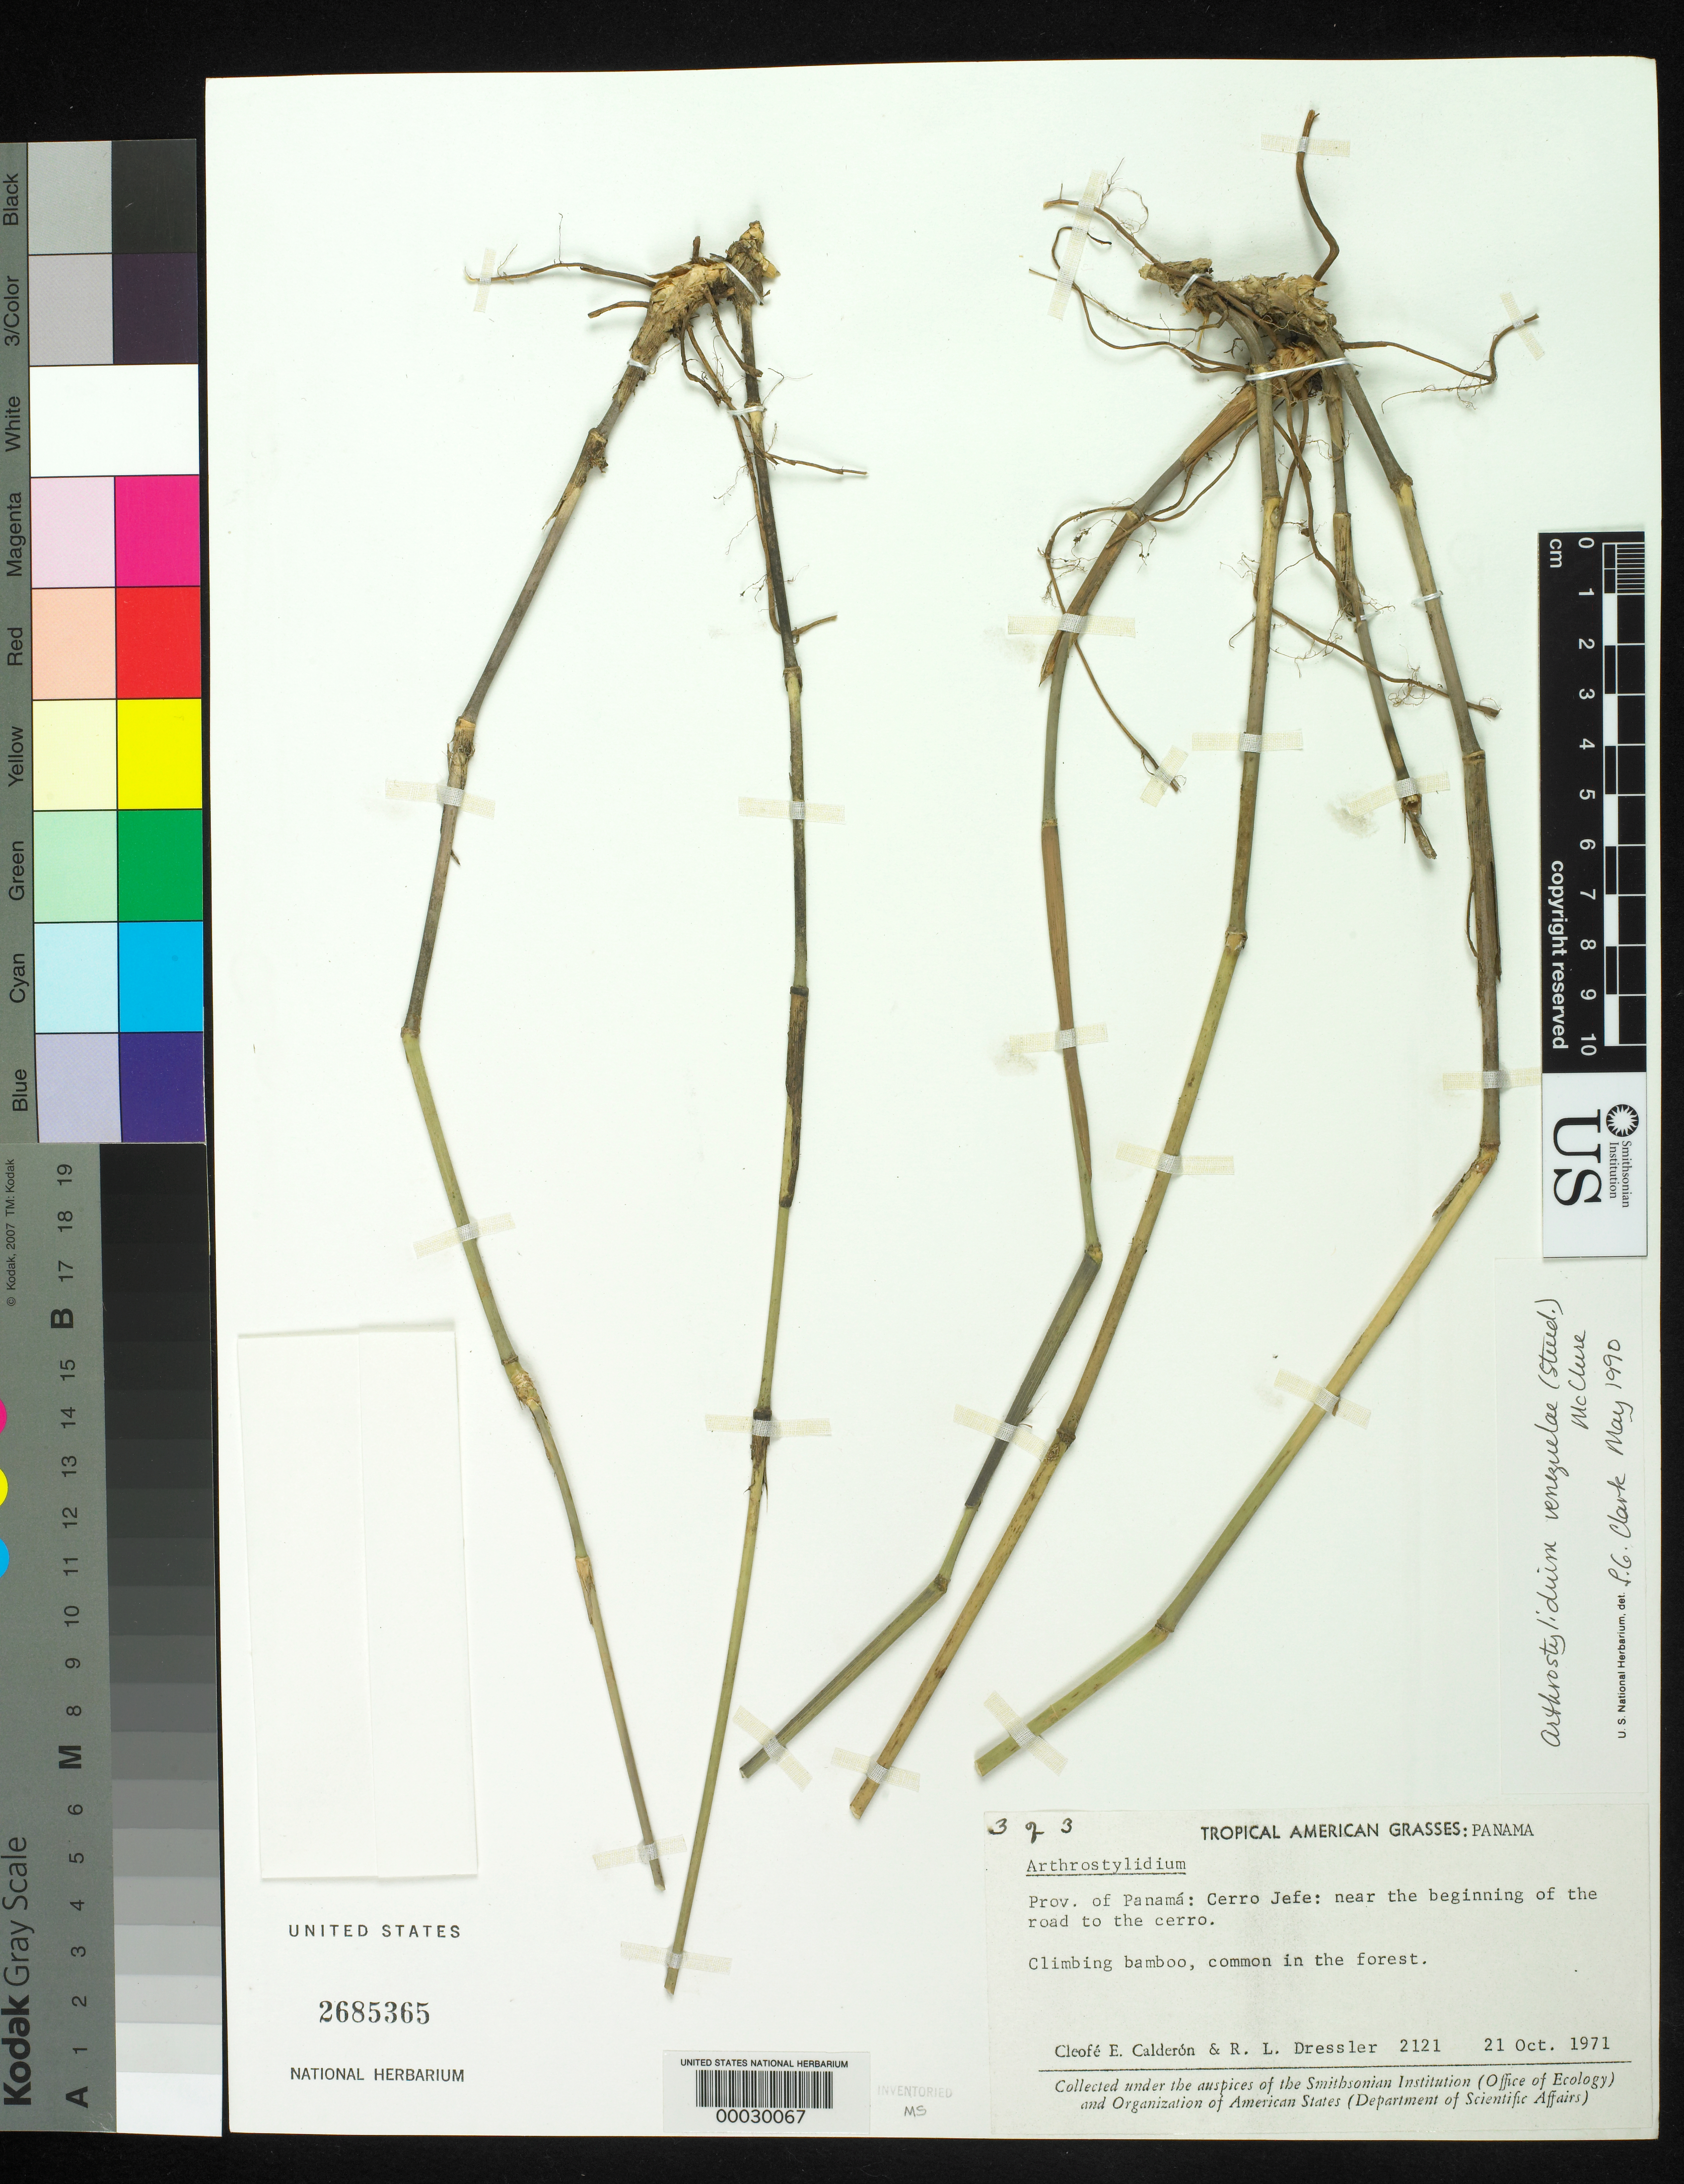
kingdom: Plantae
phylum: Tracheophyta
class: Liliopsida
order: Poales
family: Poaceae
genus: Arthrostylidium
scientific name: Arthrostylidium venezuelae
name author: (Steud.) McClure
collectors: C. E. Calderón & R. Dressler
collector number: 2121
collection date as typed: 21 Oct 1971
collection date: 1971-10-21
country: Panama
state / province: Panamá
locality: Cerro Jefe: near the beginning of the road to the Cerro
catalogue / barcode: US 2685365